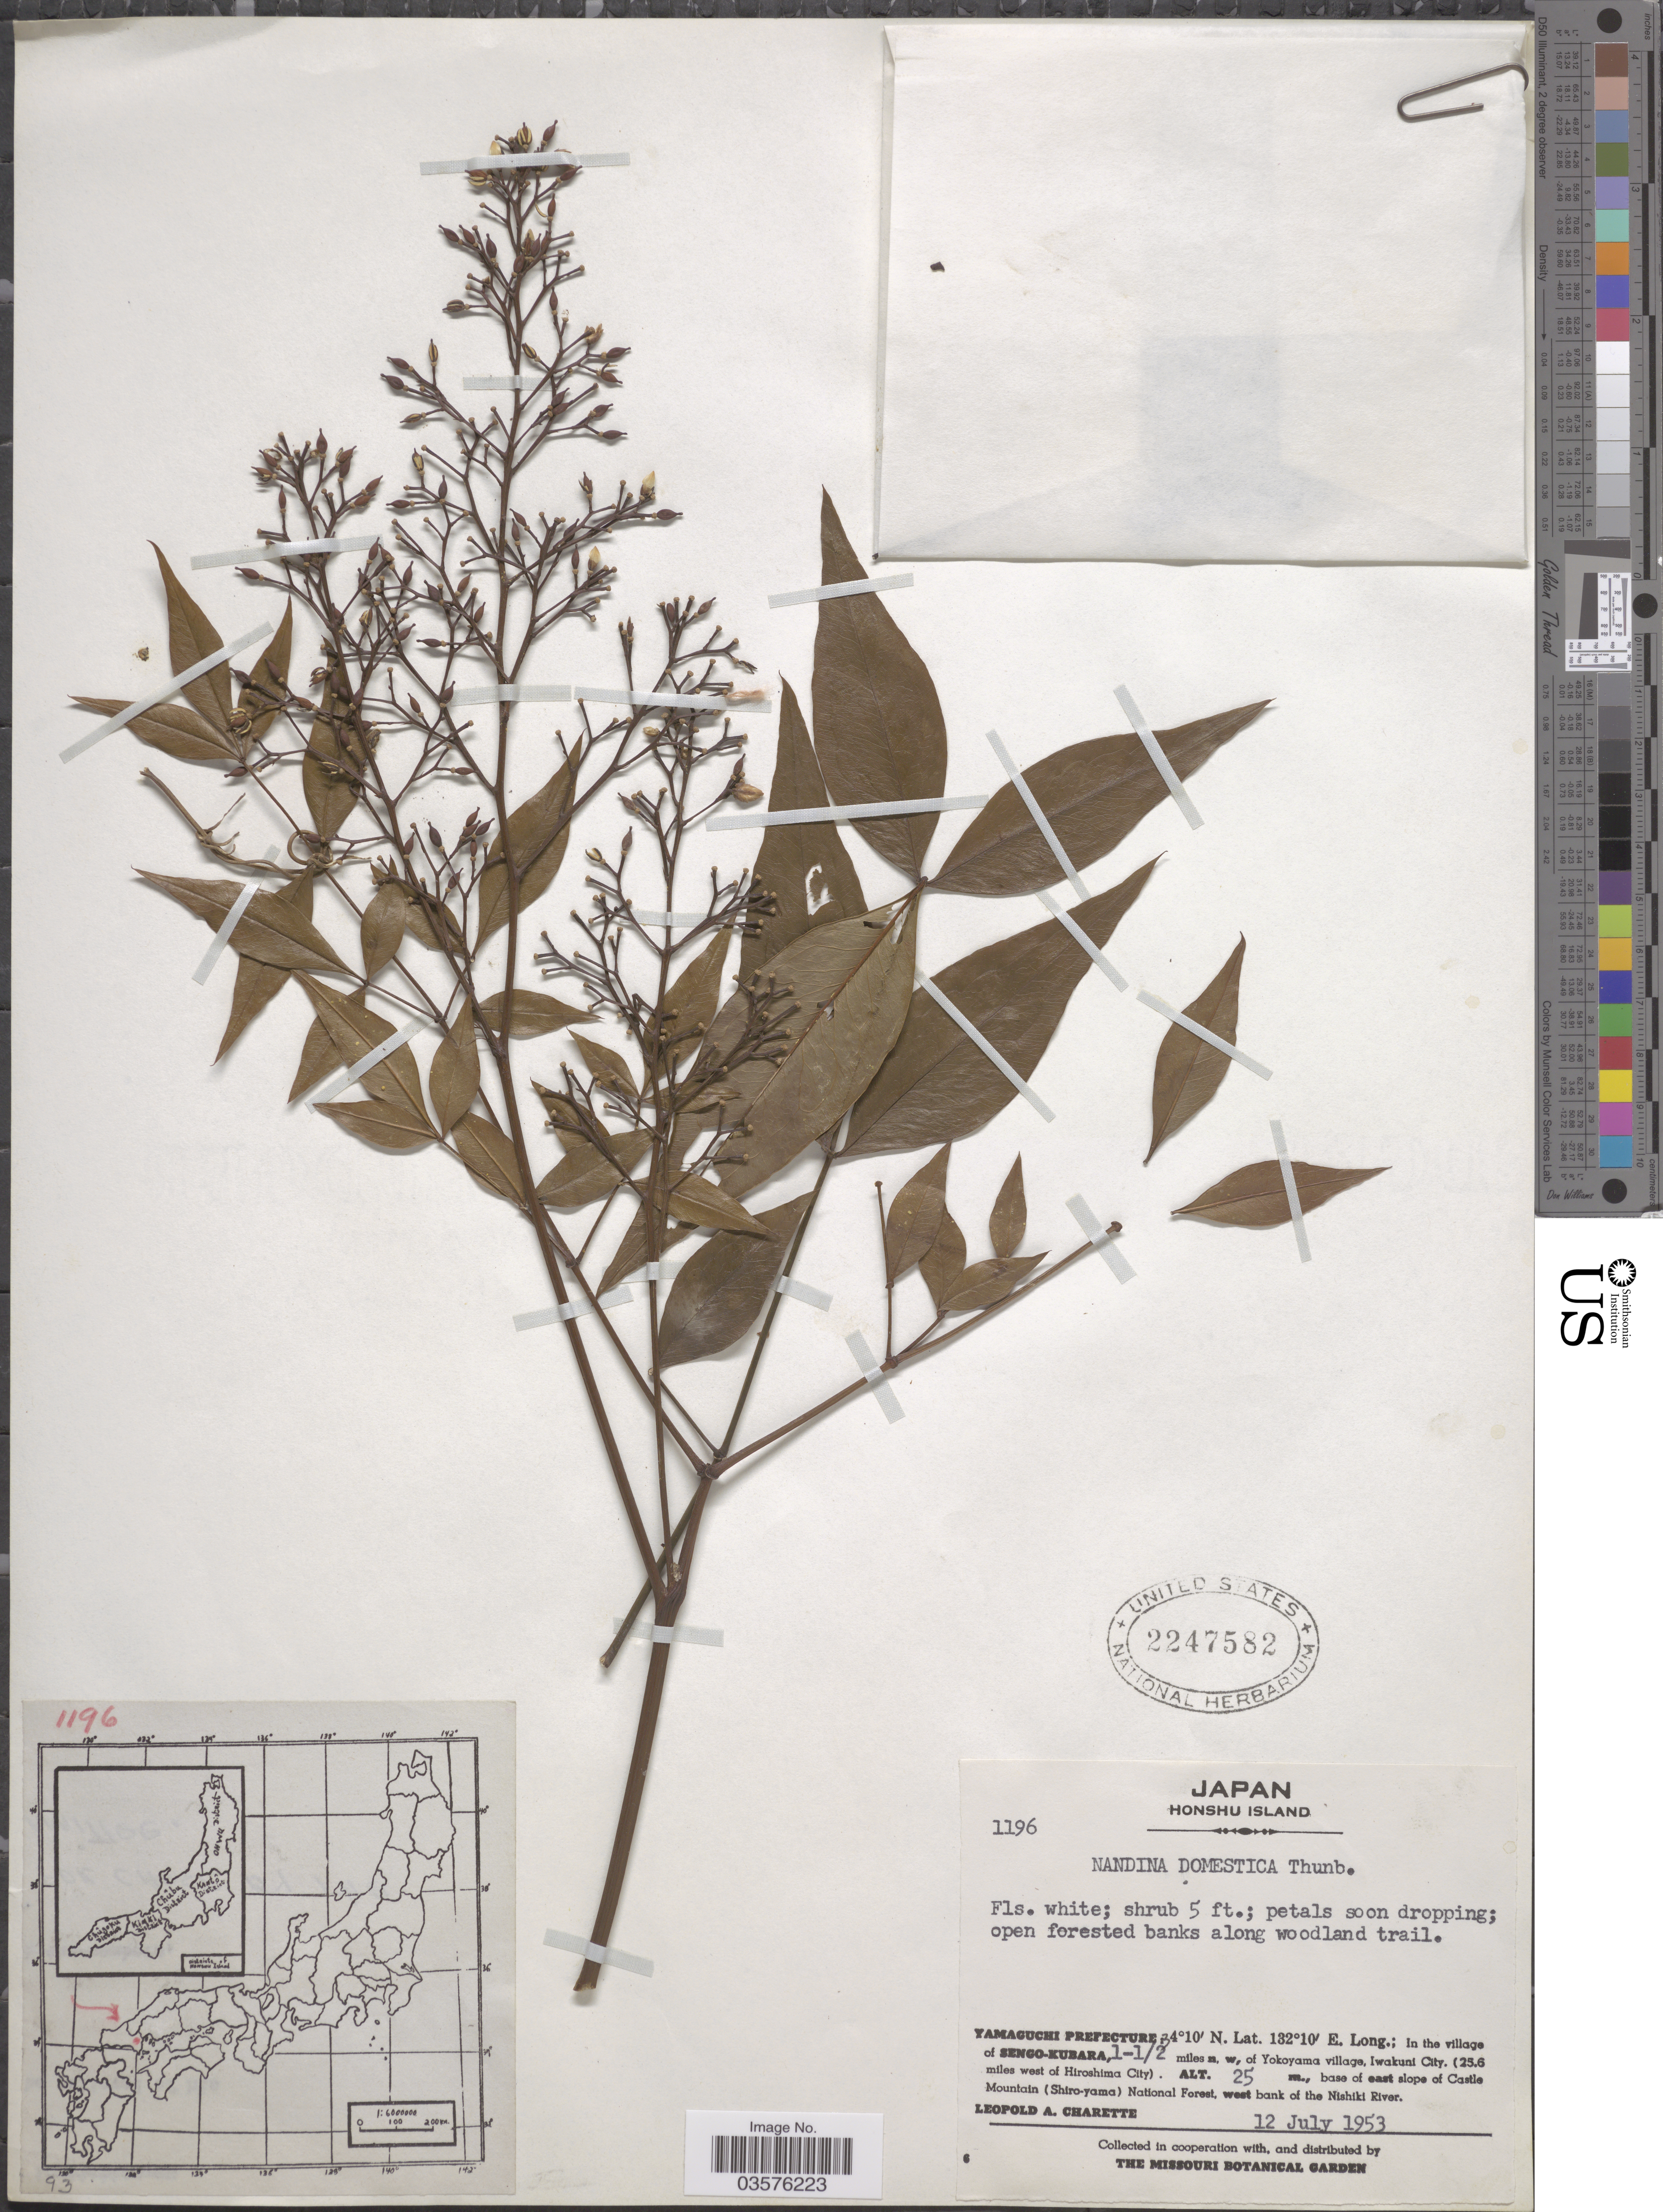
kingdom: Plantae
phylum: Tracheophyta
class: Magnoliopsida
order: Ranunculales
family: Berberidaceae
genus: Nandina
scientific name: Nandina domestica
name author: Thunb.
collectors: L. A. Charette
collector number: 1196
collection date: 1953-07-12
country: Japan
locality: Honshu Island. Yamaguchi Prefecture: In the village of Sengo-Kubara, 1-½ miles n.w. of Yokoyama village, Iwakuni City. (25.6 miles west of Hiroshima City). Base of east slope of Castle Mountain (Shiro-yama) National Forest, west bank of the Nishiki River.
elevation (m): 25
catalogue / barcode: US 2247582